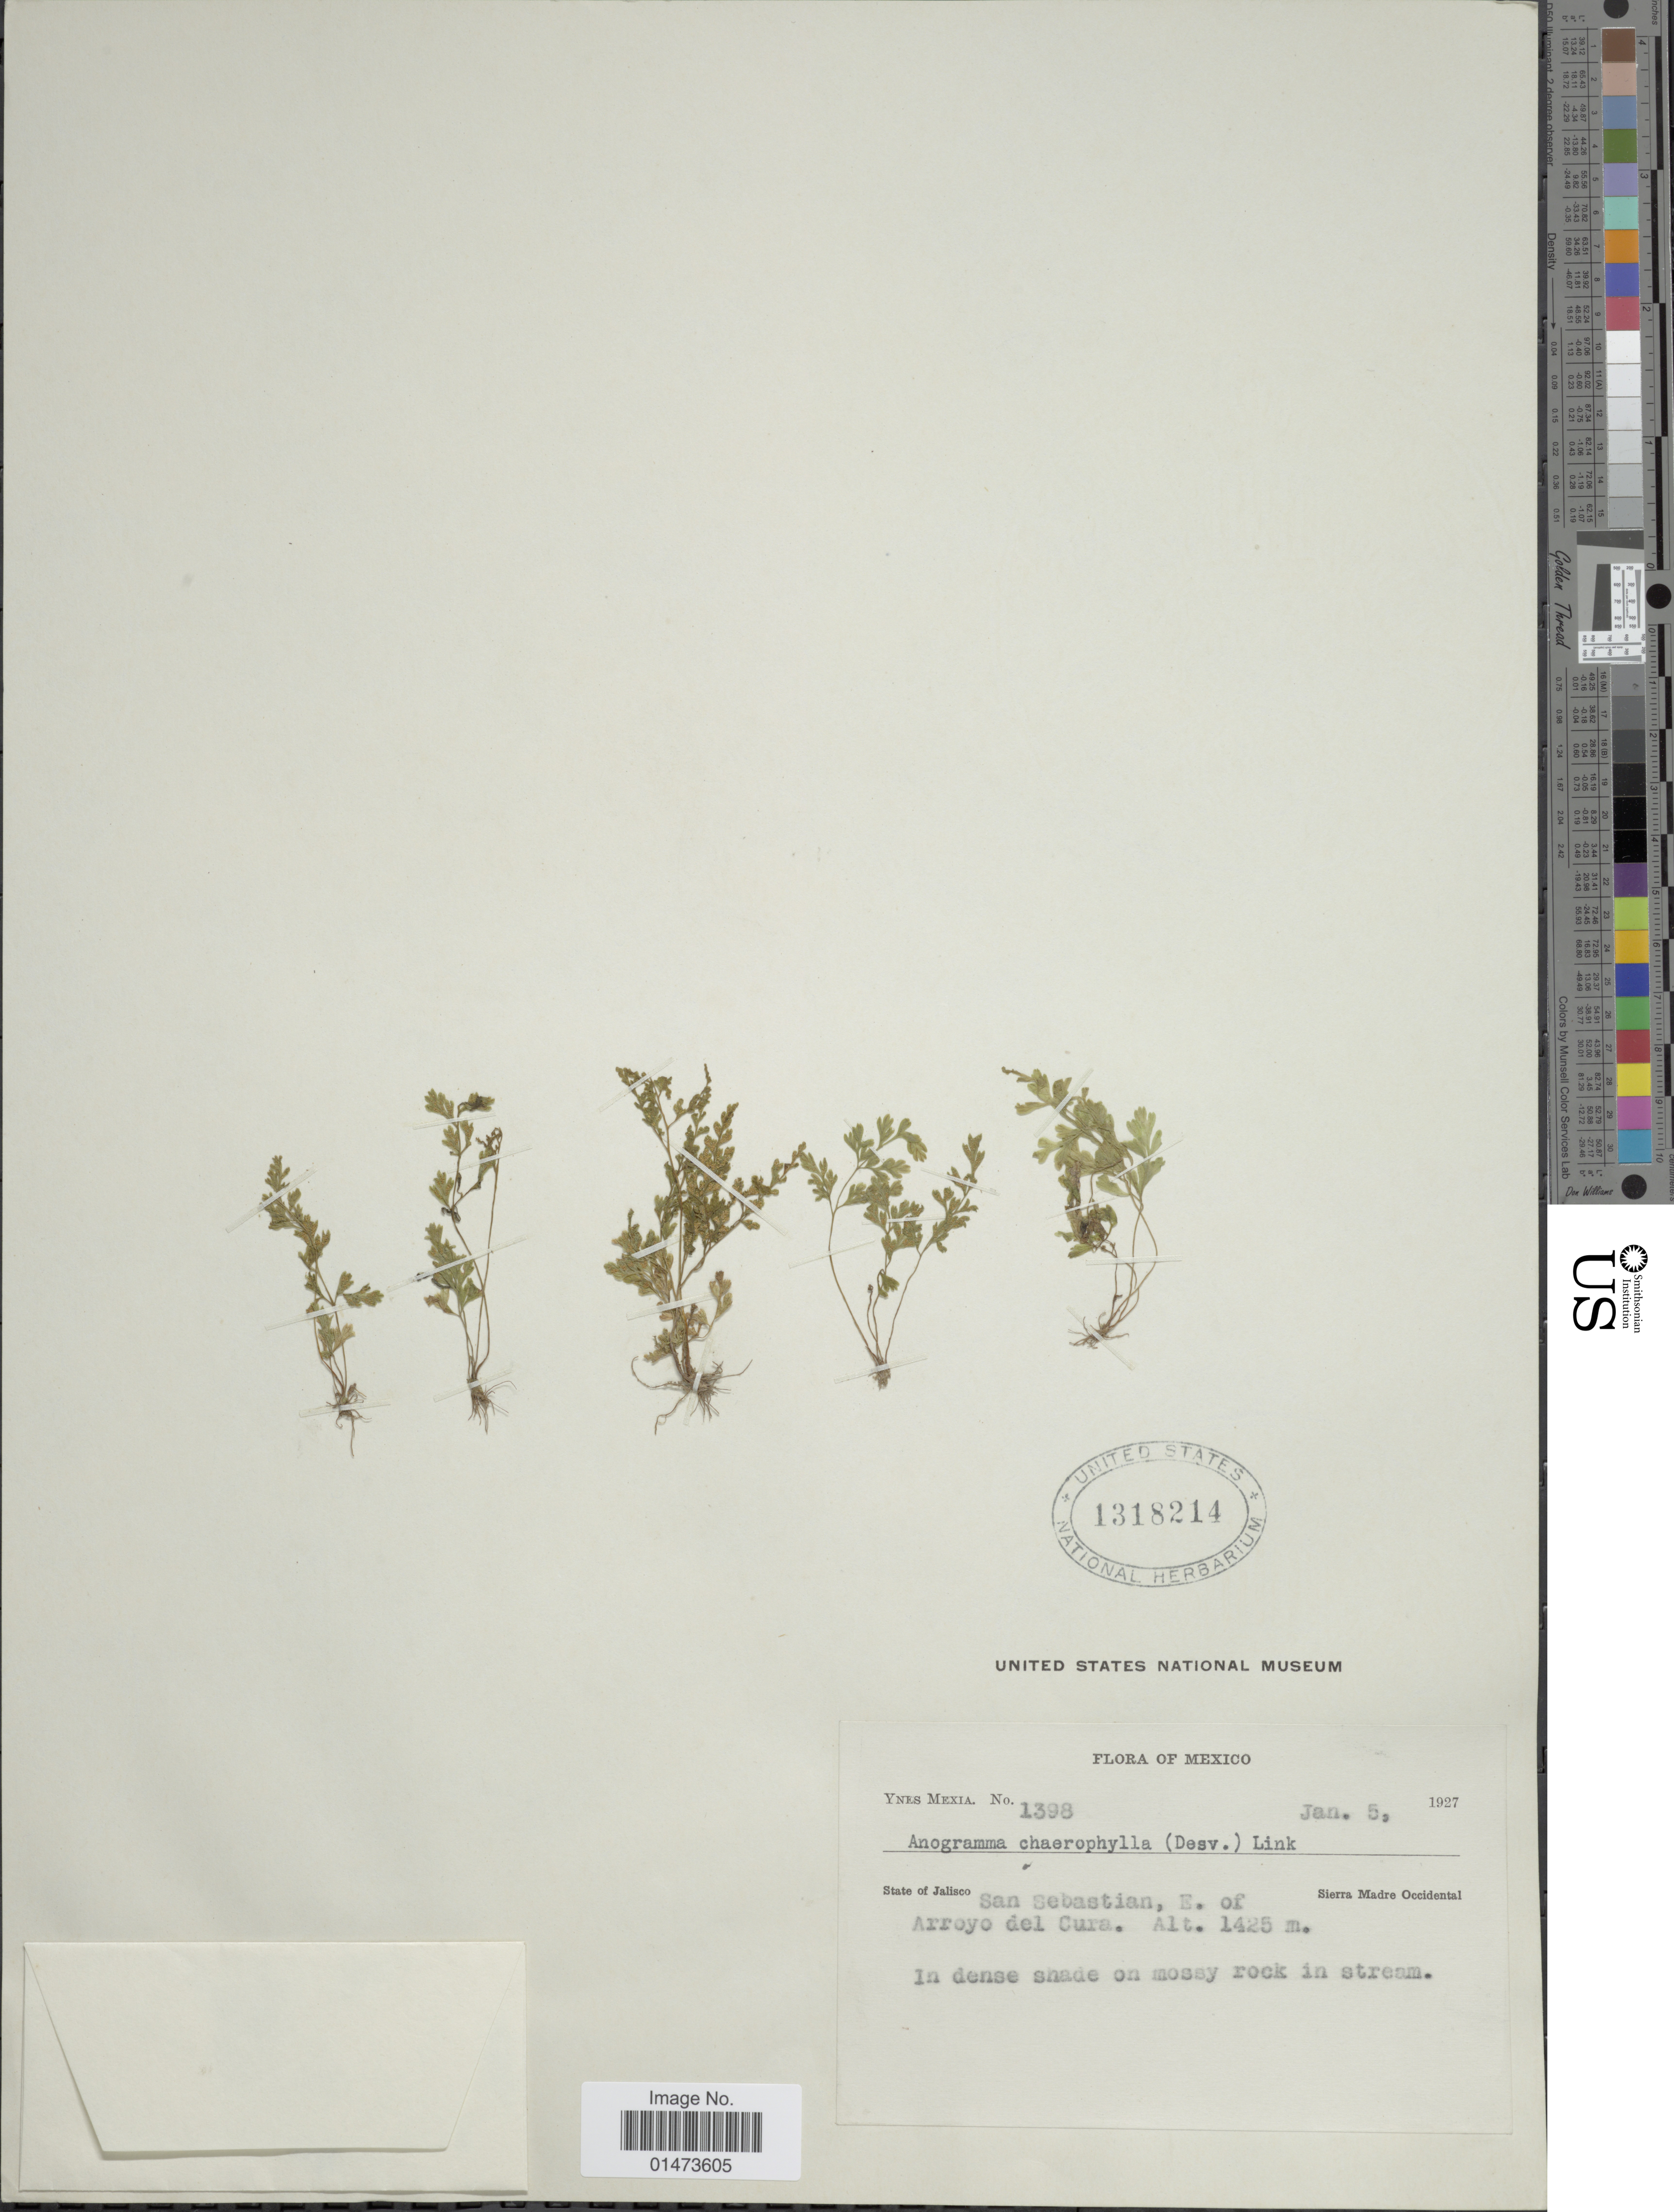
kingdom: Plantae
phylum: Tracheophyta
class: Polypodiopsida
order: Polypodiales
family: Pteridaceae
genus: Anogramma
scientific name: Anogramma leptophylla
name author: (L.) Link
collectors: Y. Mexia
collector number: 1398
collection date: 1927-01-05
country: Mexico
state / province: Jalisco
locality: San Sebastian, E. of Arroyo del Cura, Sierra Madre Occidental.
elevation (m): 1425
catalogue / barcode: US 1318214